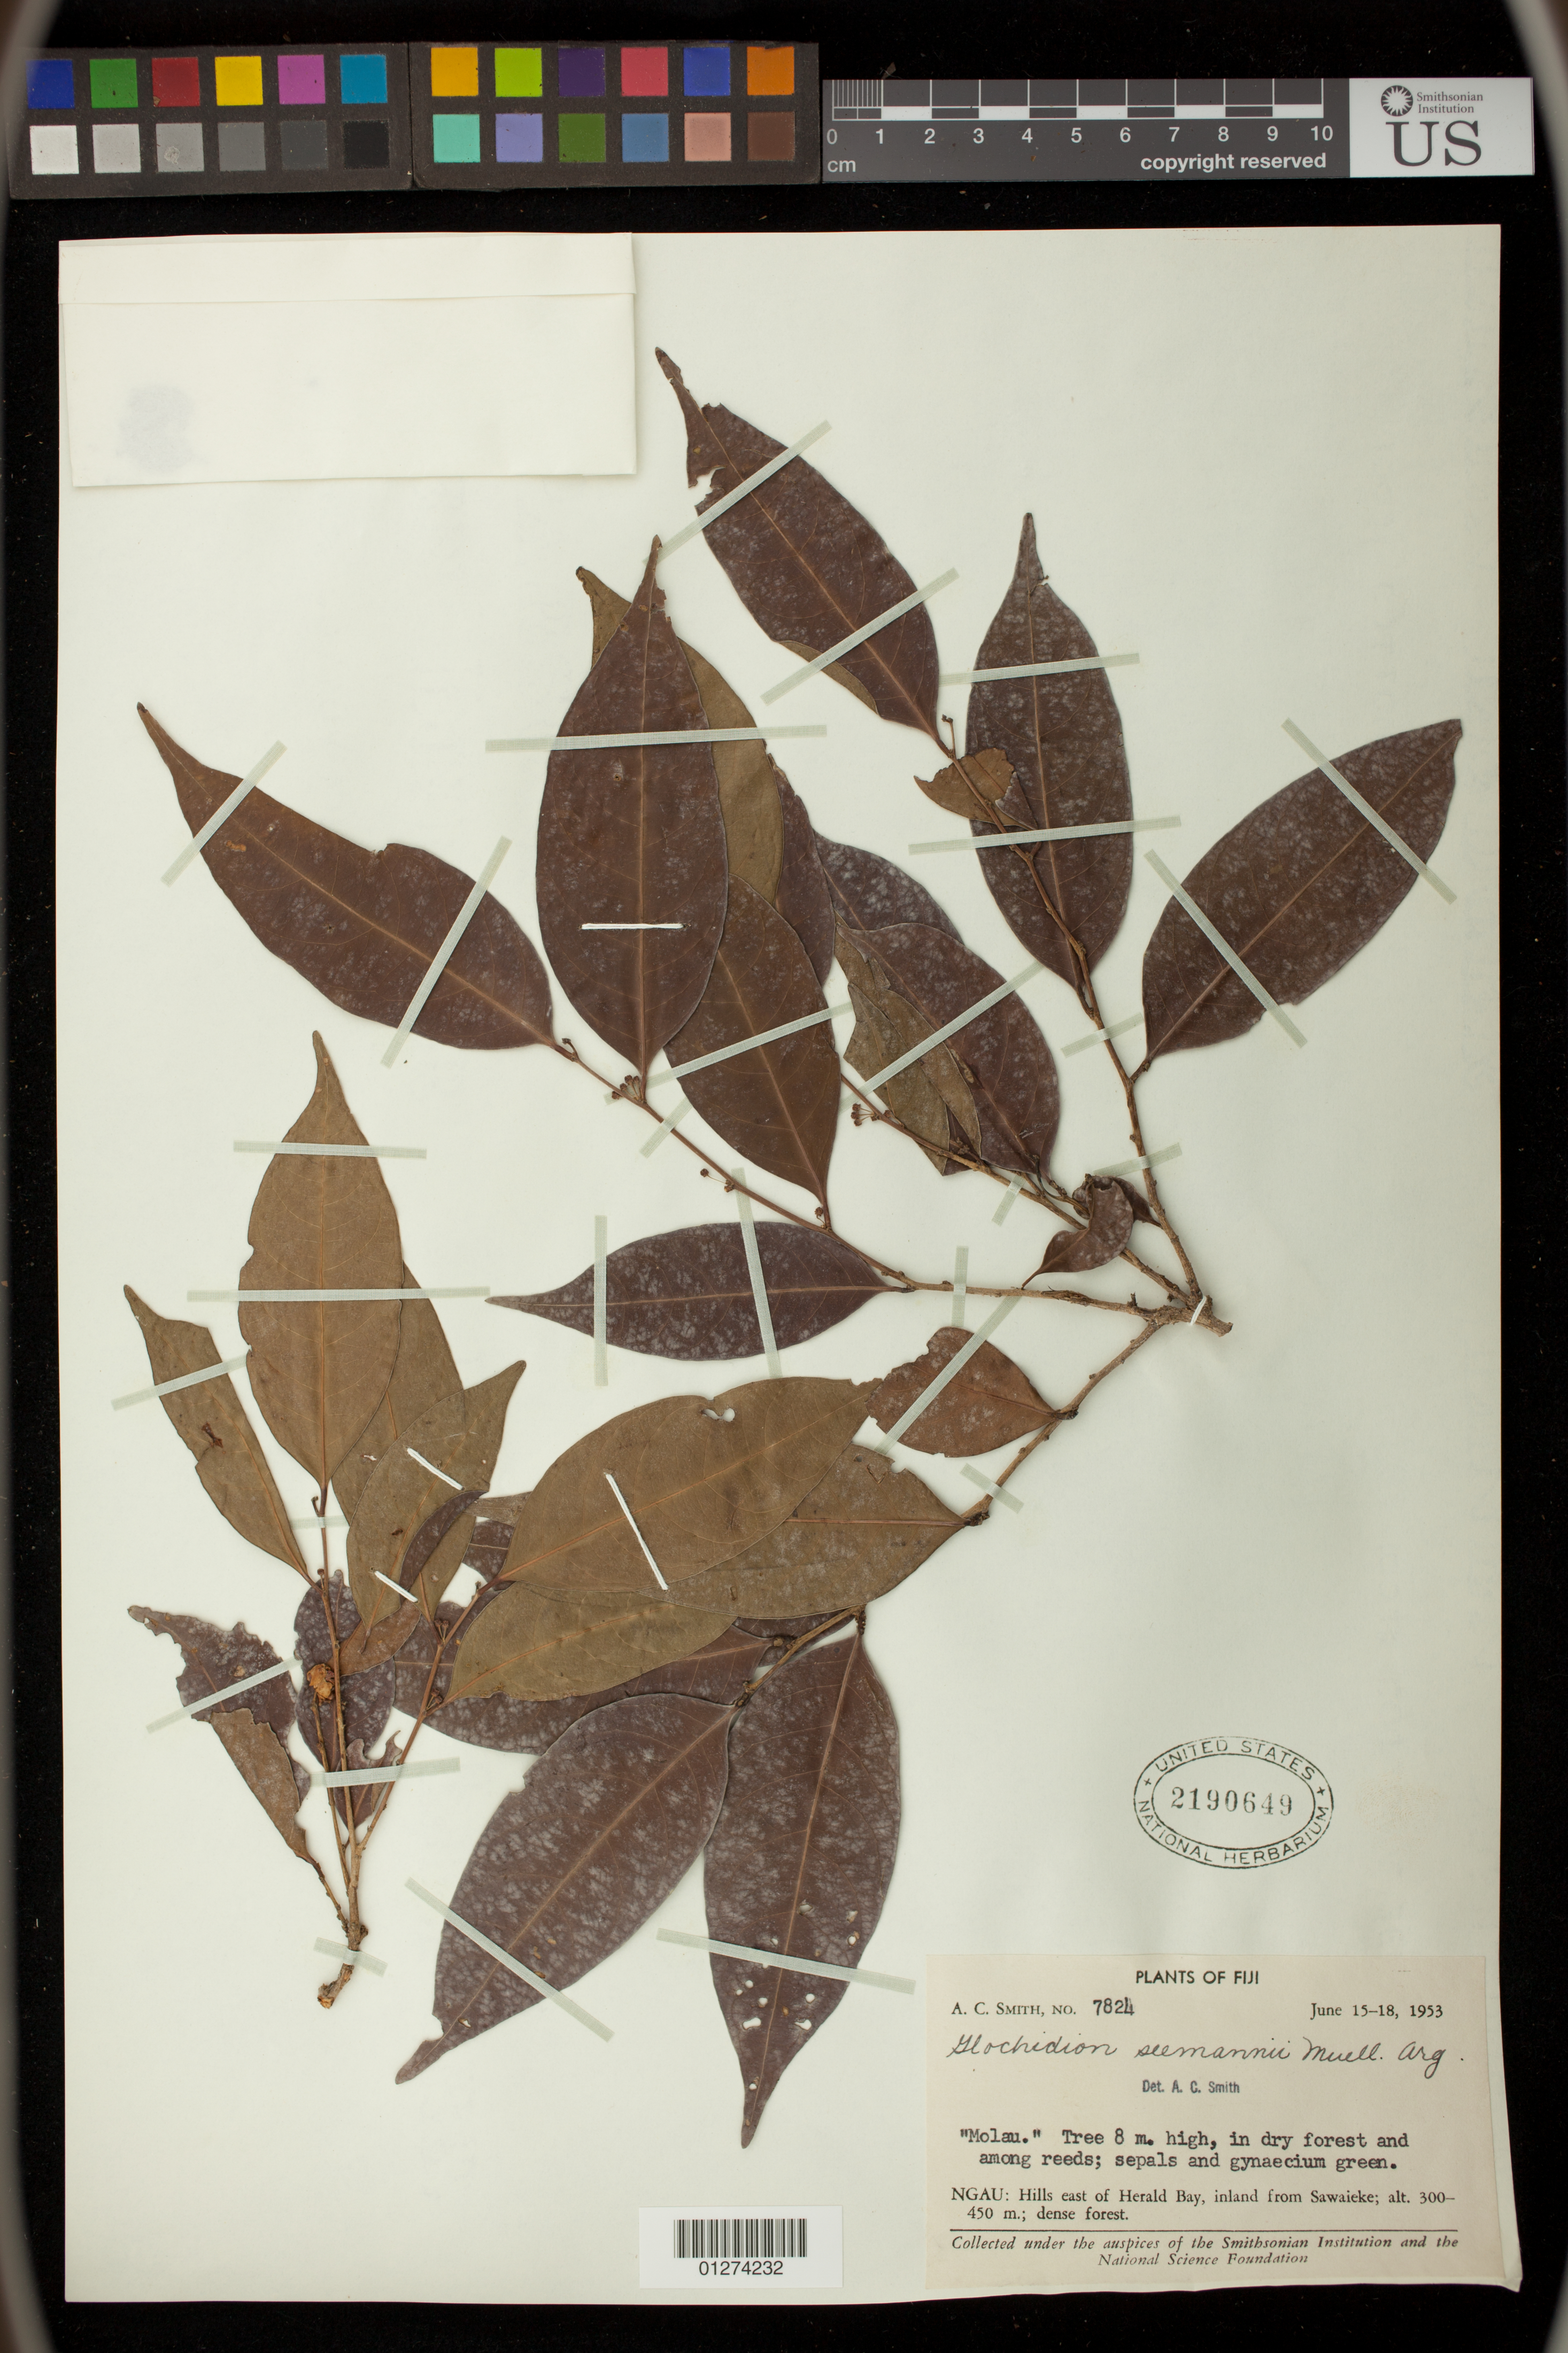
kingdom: Plantae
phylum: Tracheophyta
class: Magnoliopsida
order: Malpighiales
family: Phyllanthaceae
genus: Phyllanthus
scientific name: Phyllanthus seemannii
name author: (Müll. Arg.) Müll. Arg.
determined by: Wagner, W. L., (BOT), Smithsonian Institution - National Museum of Natural History (UNITED STATES)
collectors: A. C. Smith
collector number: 7824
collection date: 1953-06-15/1953-06-18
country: Fiji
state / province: Eastern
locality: Ngau: Hills east of Herald Bay, inland from Sawaieke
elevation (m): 300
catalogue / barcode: US 2190649